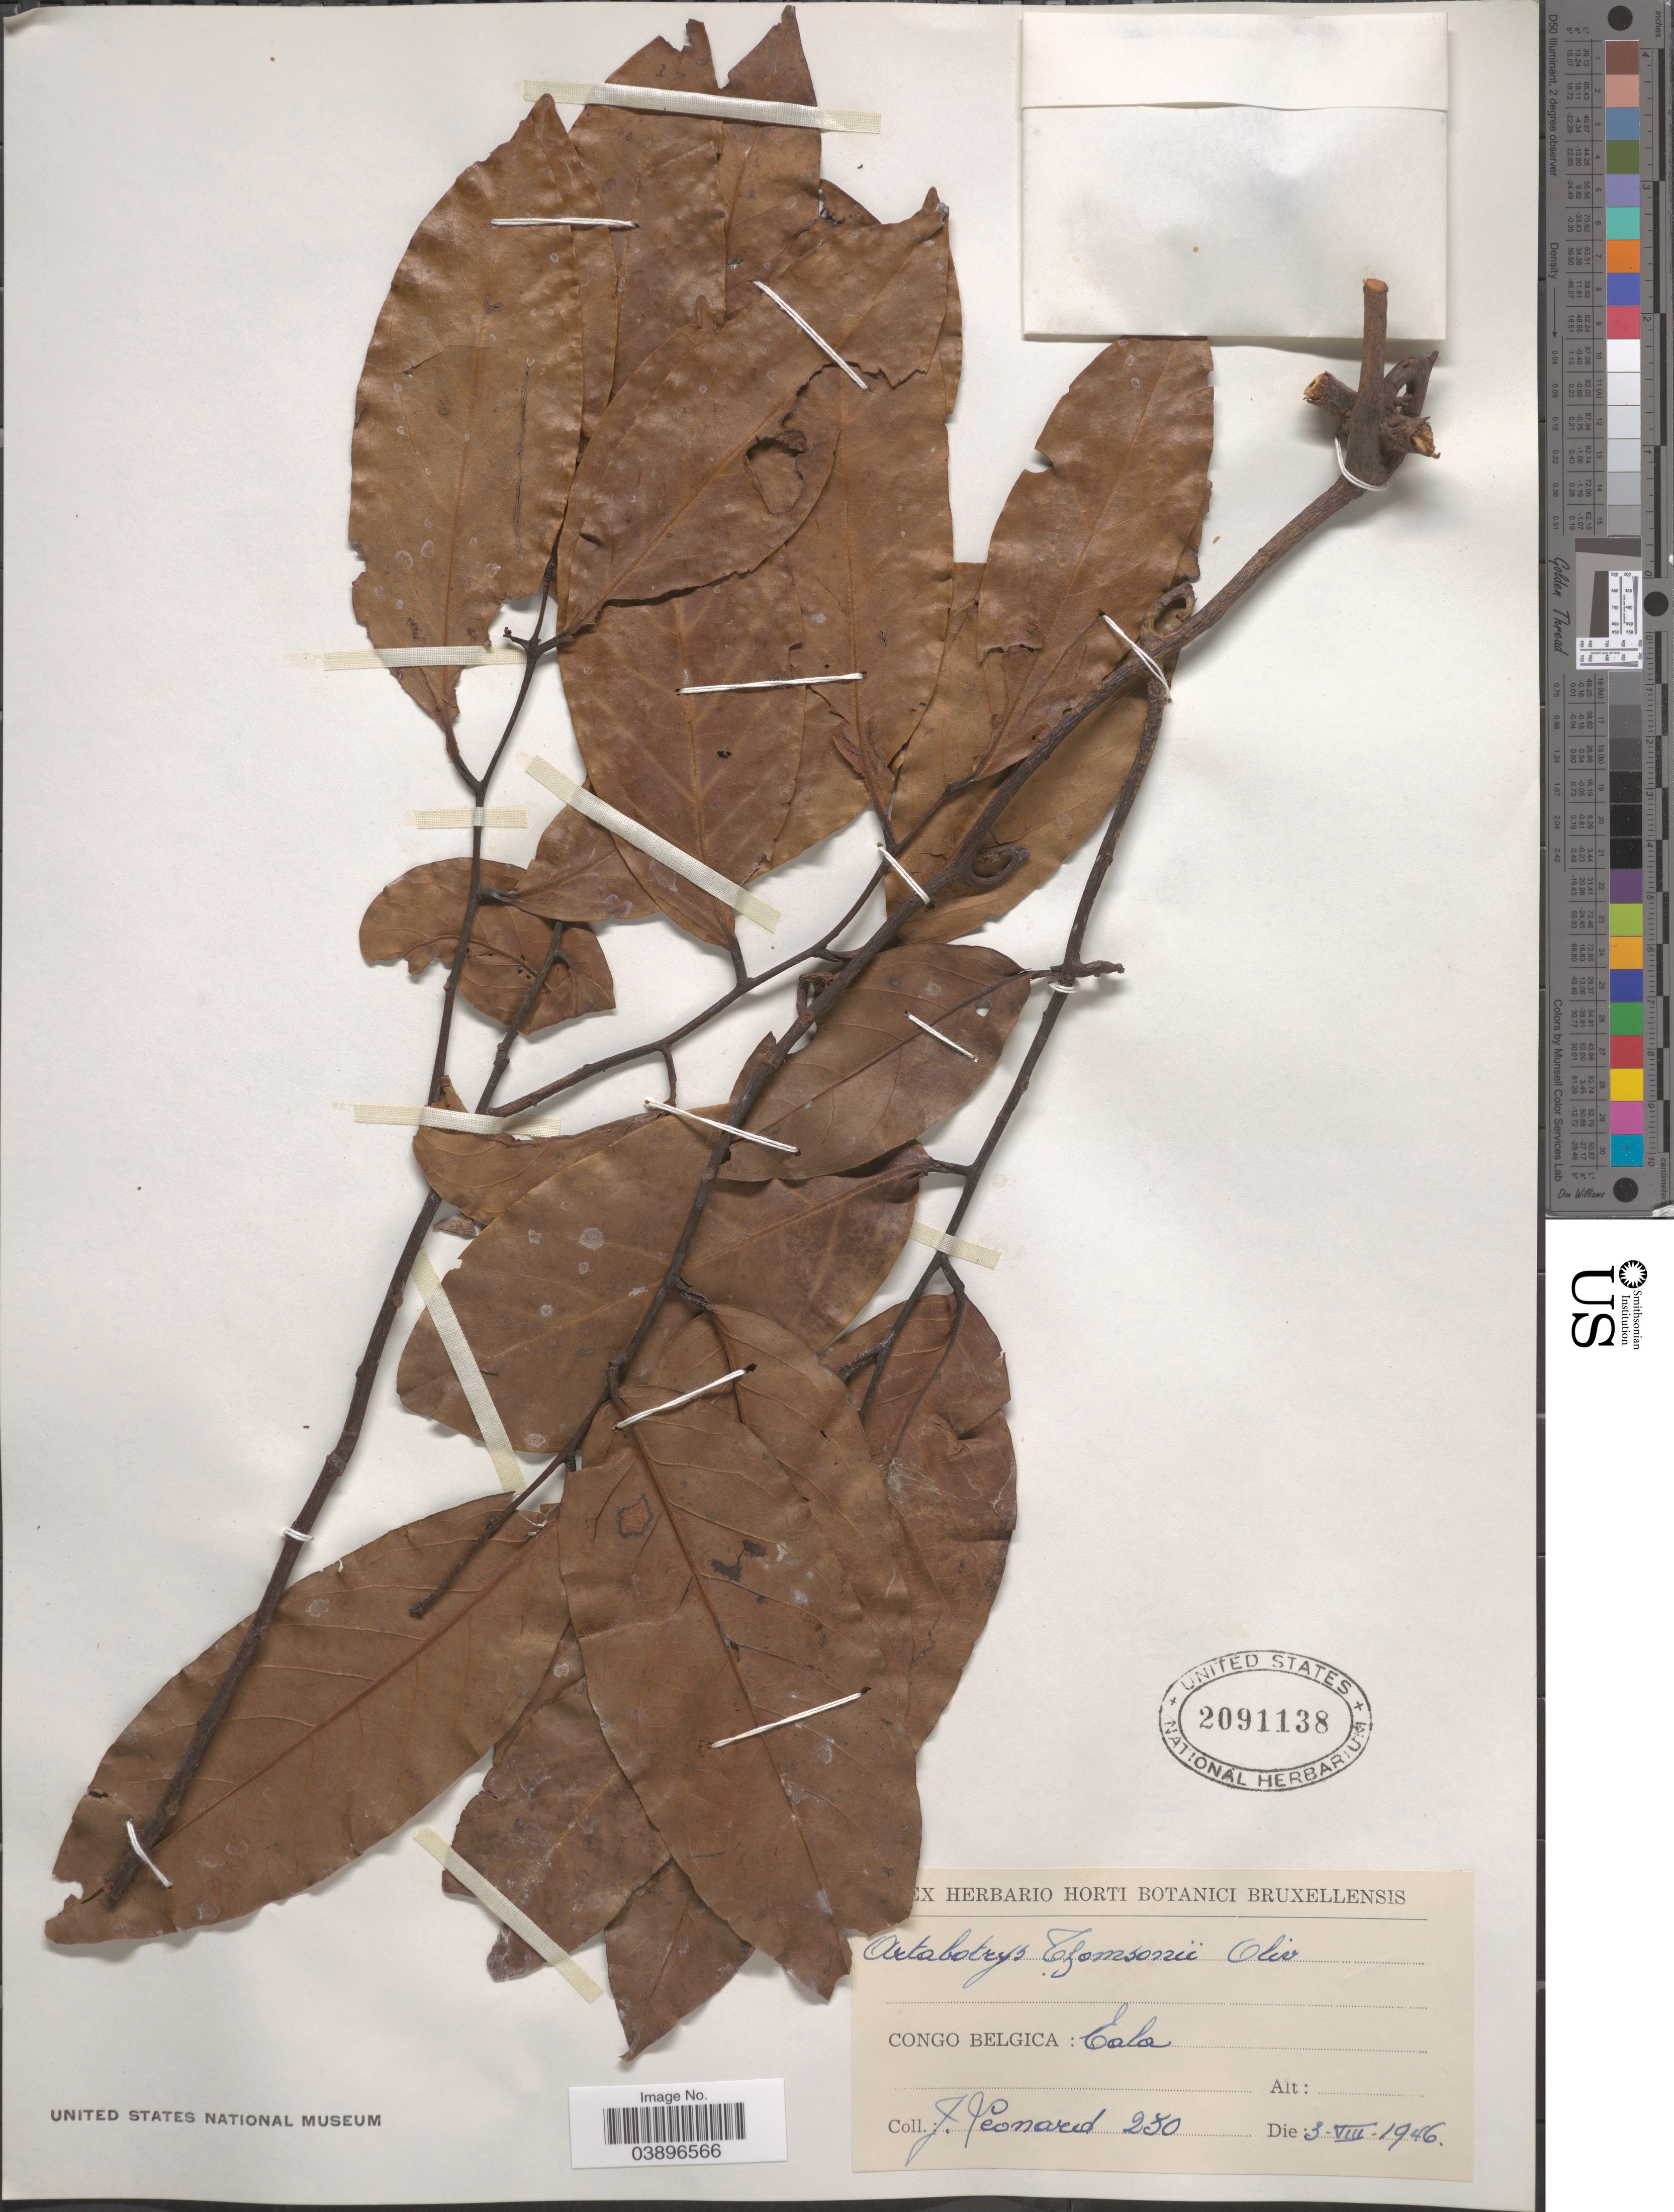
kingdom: Plantae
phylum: Tracheophyta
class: Magnoliopsida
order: Magnoliales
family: Annonaceae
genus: Artabotrys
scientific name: Artabotrys thomsonii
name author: Oliv.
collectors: J. Leonard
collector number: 230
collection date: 1946-08-03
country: Congo, Democratic Republic of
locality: Congo Belgica: Eala.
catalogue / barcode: US 2091138